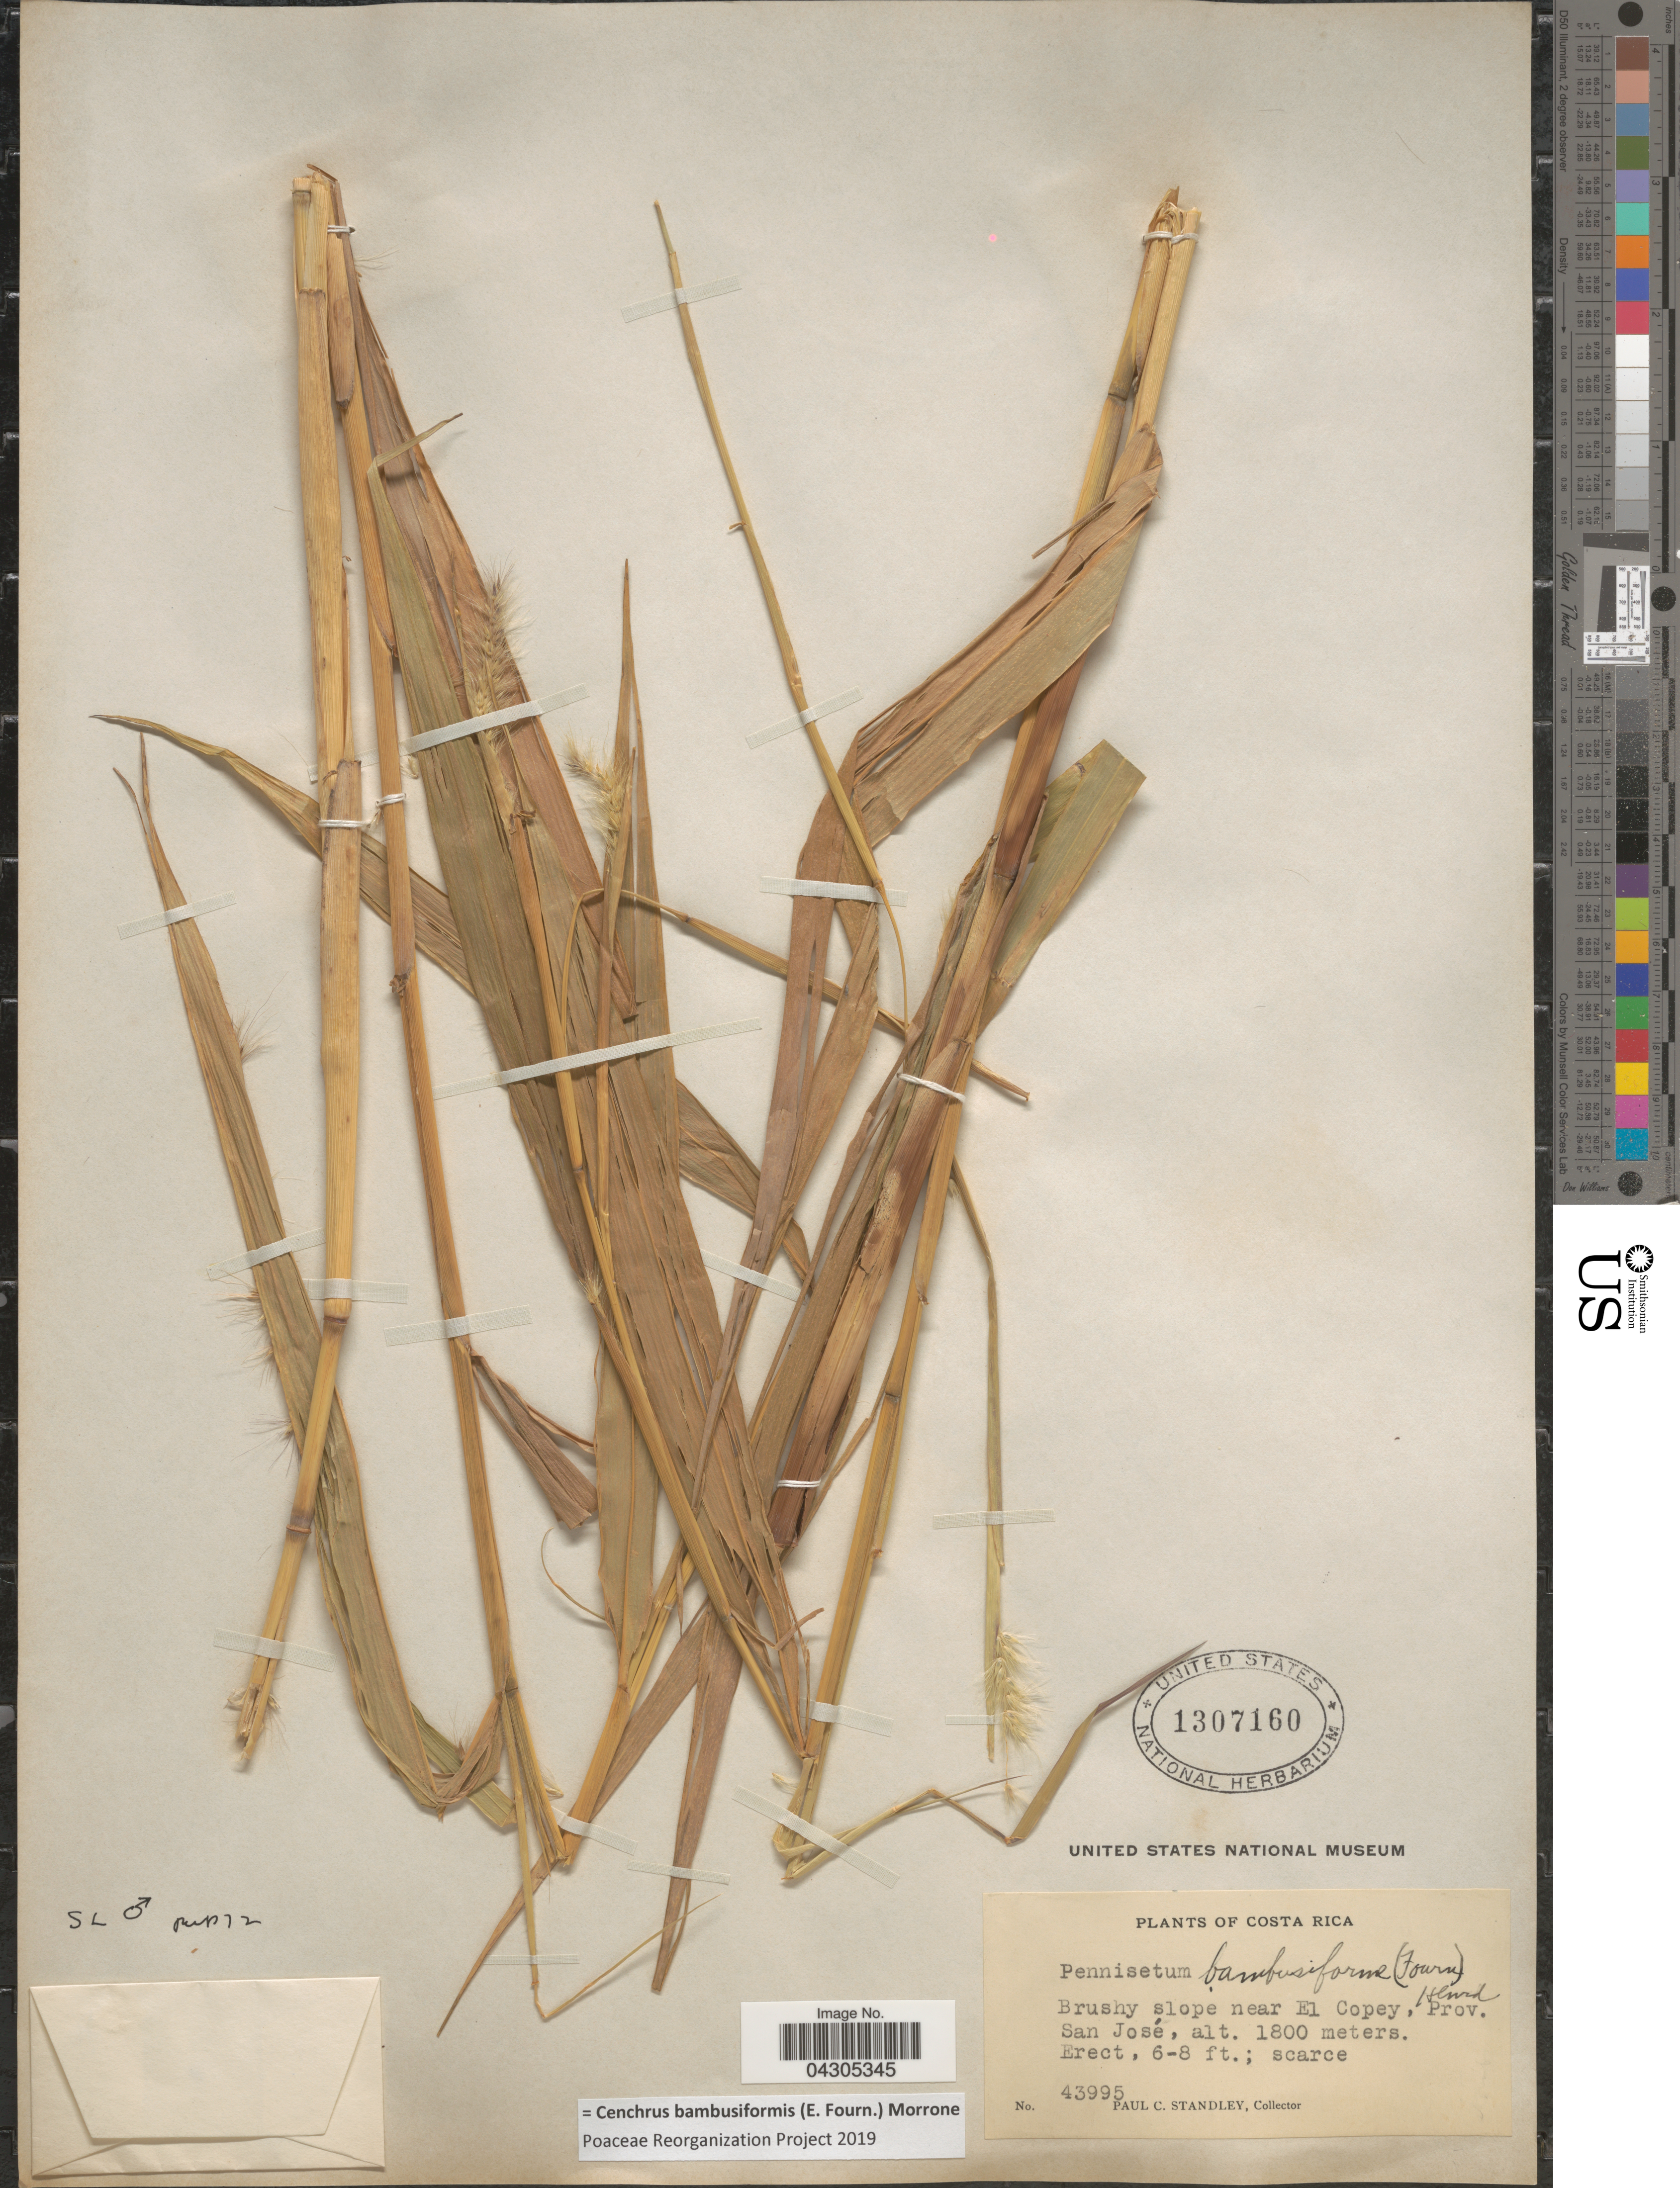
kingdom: Plantae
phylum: Tracheophyta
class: Liliopsida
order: Poales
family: Poaceae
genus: Cenchrus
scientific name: Cenchrus bambusiformis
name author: (E. Fourn.) Morrone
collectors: P. C. Standley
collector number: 43995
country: Costa Rica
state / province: San José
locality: Brushy slope near El Copey.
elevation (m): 1800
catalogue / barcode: US 1307160